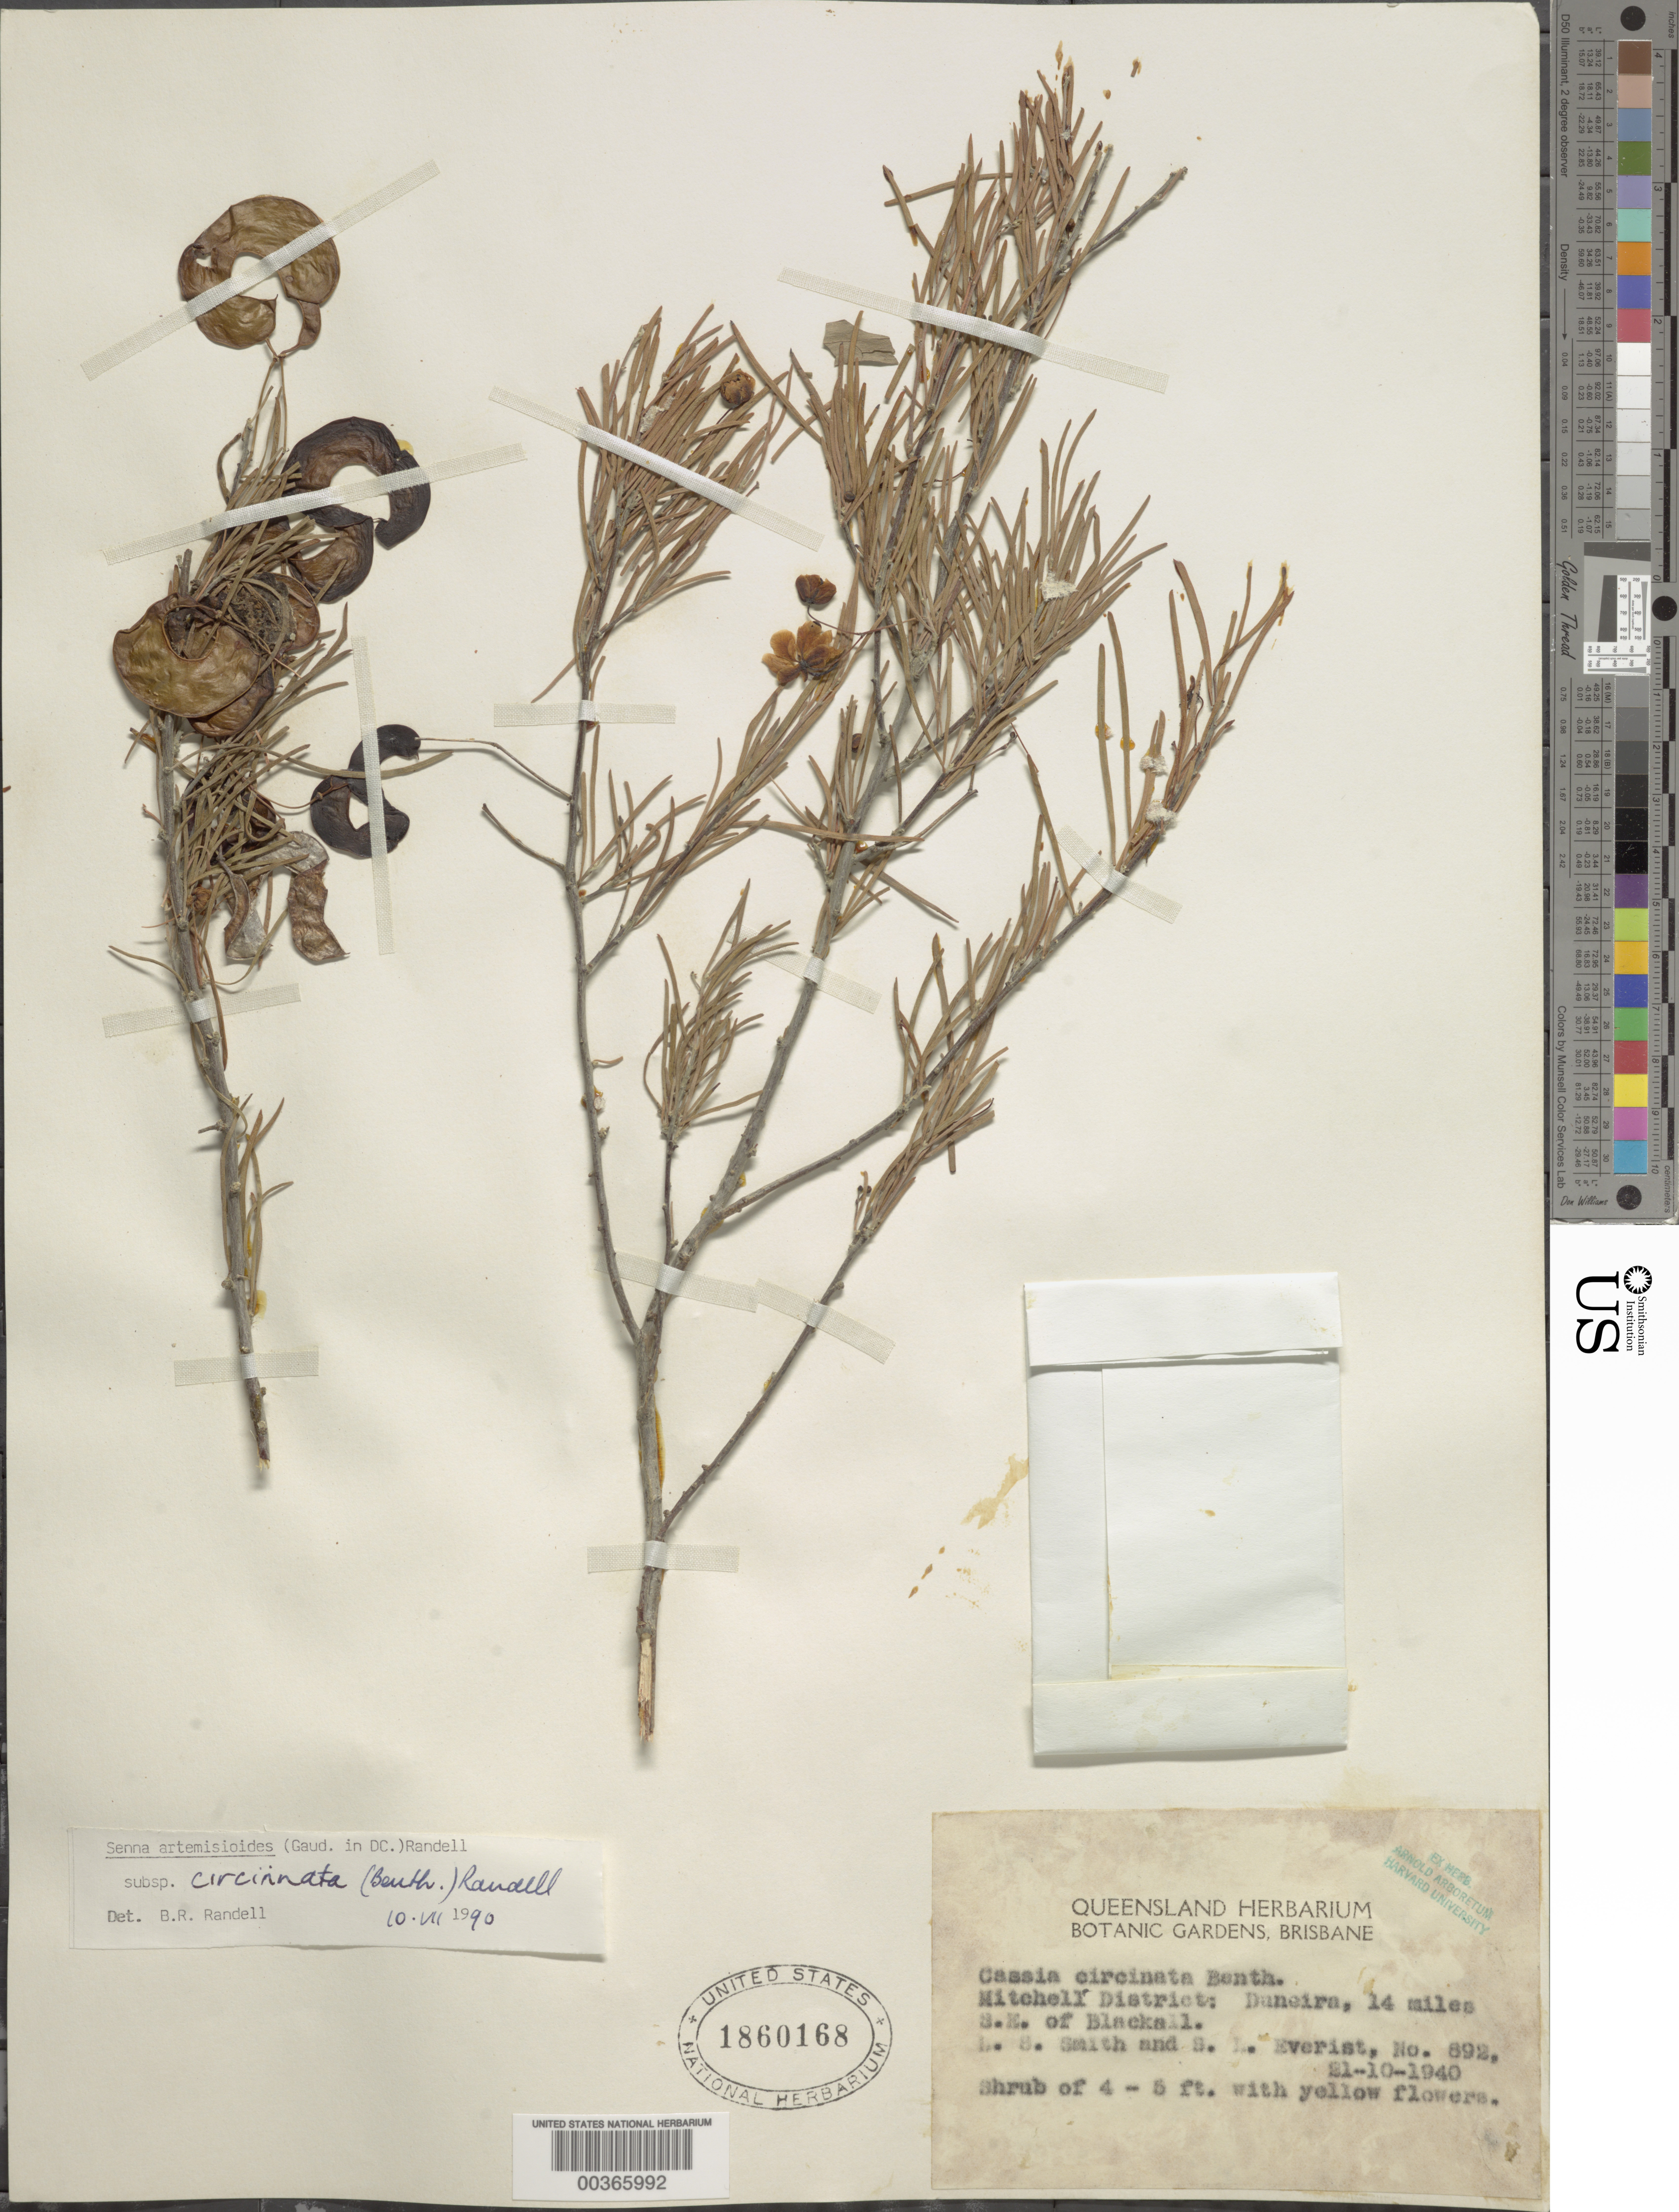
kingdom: Plantae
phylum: Tracheophyta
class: Magnoliopsida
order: Fabales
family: Fabaceae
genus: Senna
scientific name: Senna artemisioides subsp. circinnata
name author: Randell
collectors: L. Smith & S. Everist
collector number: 892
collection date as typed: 21 Oct 1940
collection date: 1940-10-21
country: Australia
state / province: Queensland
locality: Mitchell dist. (?), duncira, 14 mi se of blackall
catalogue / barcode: US 1860168